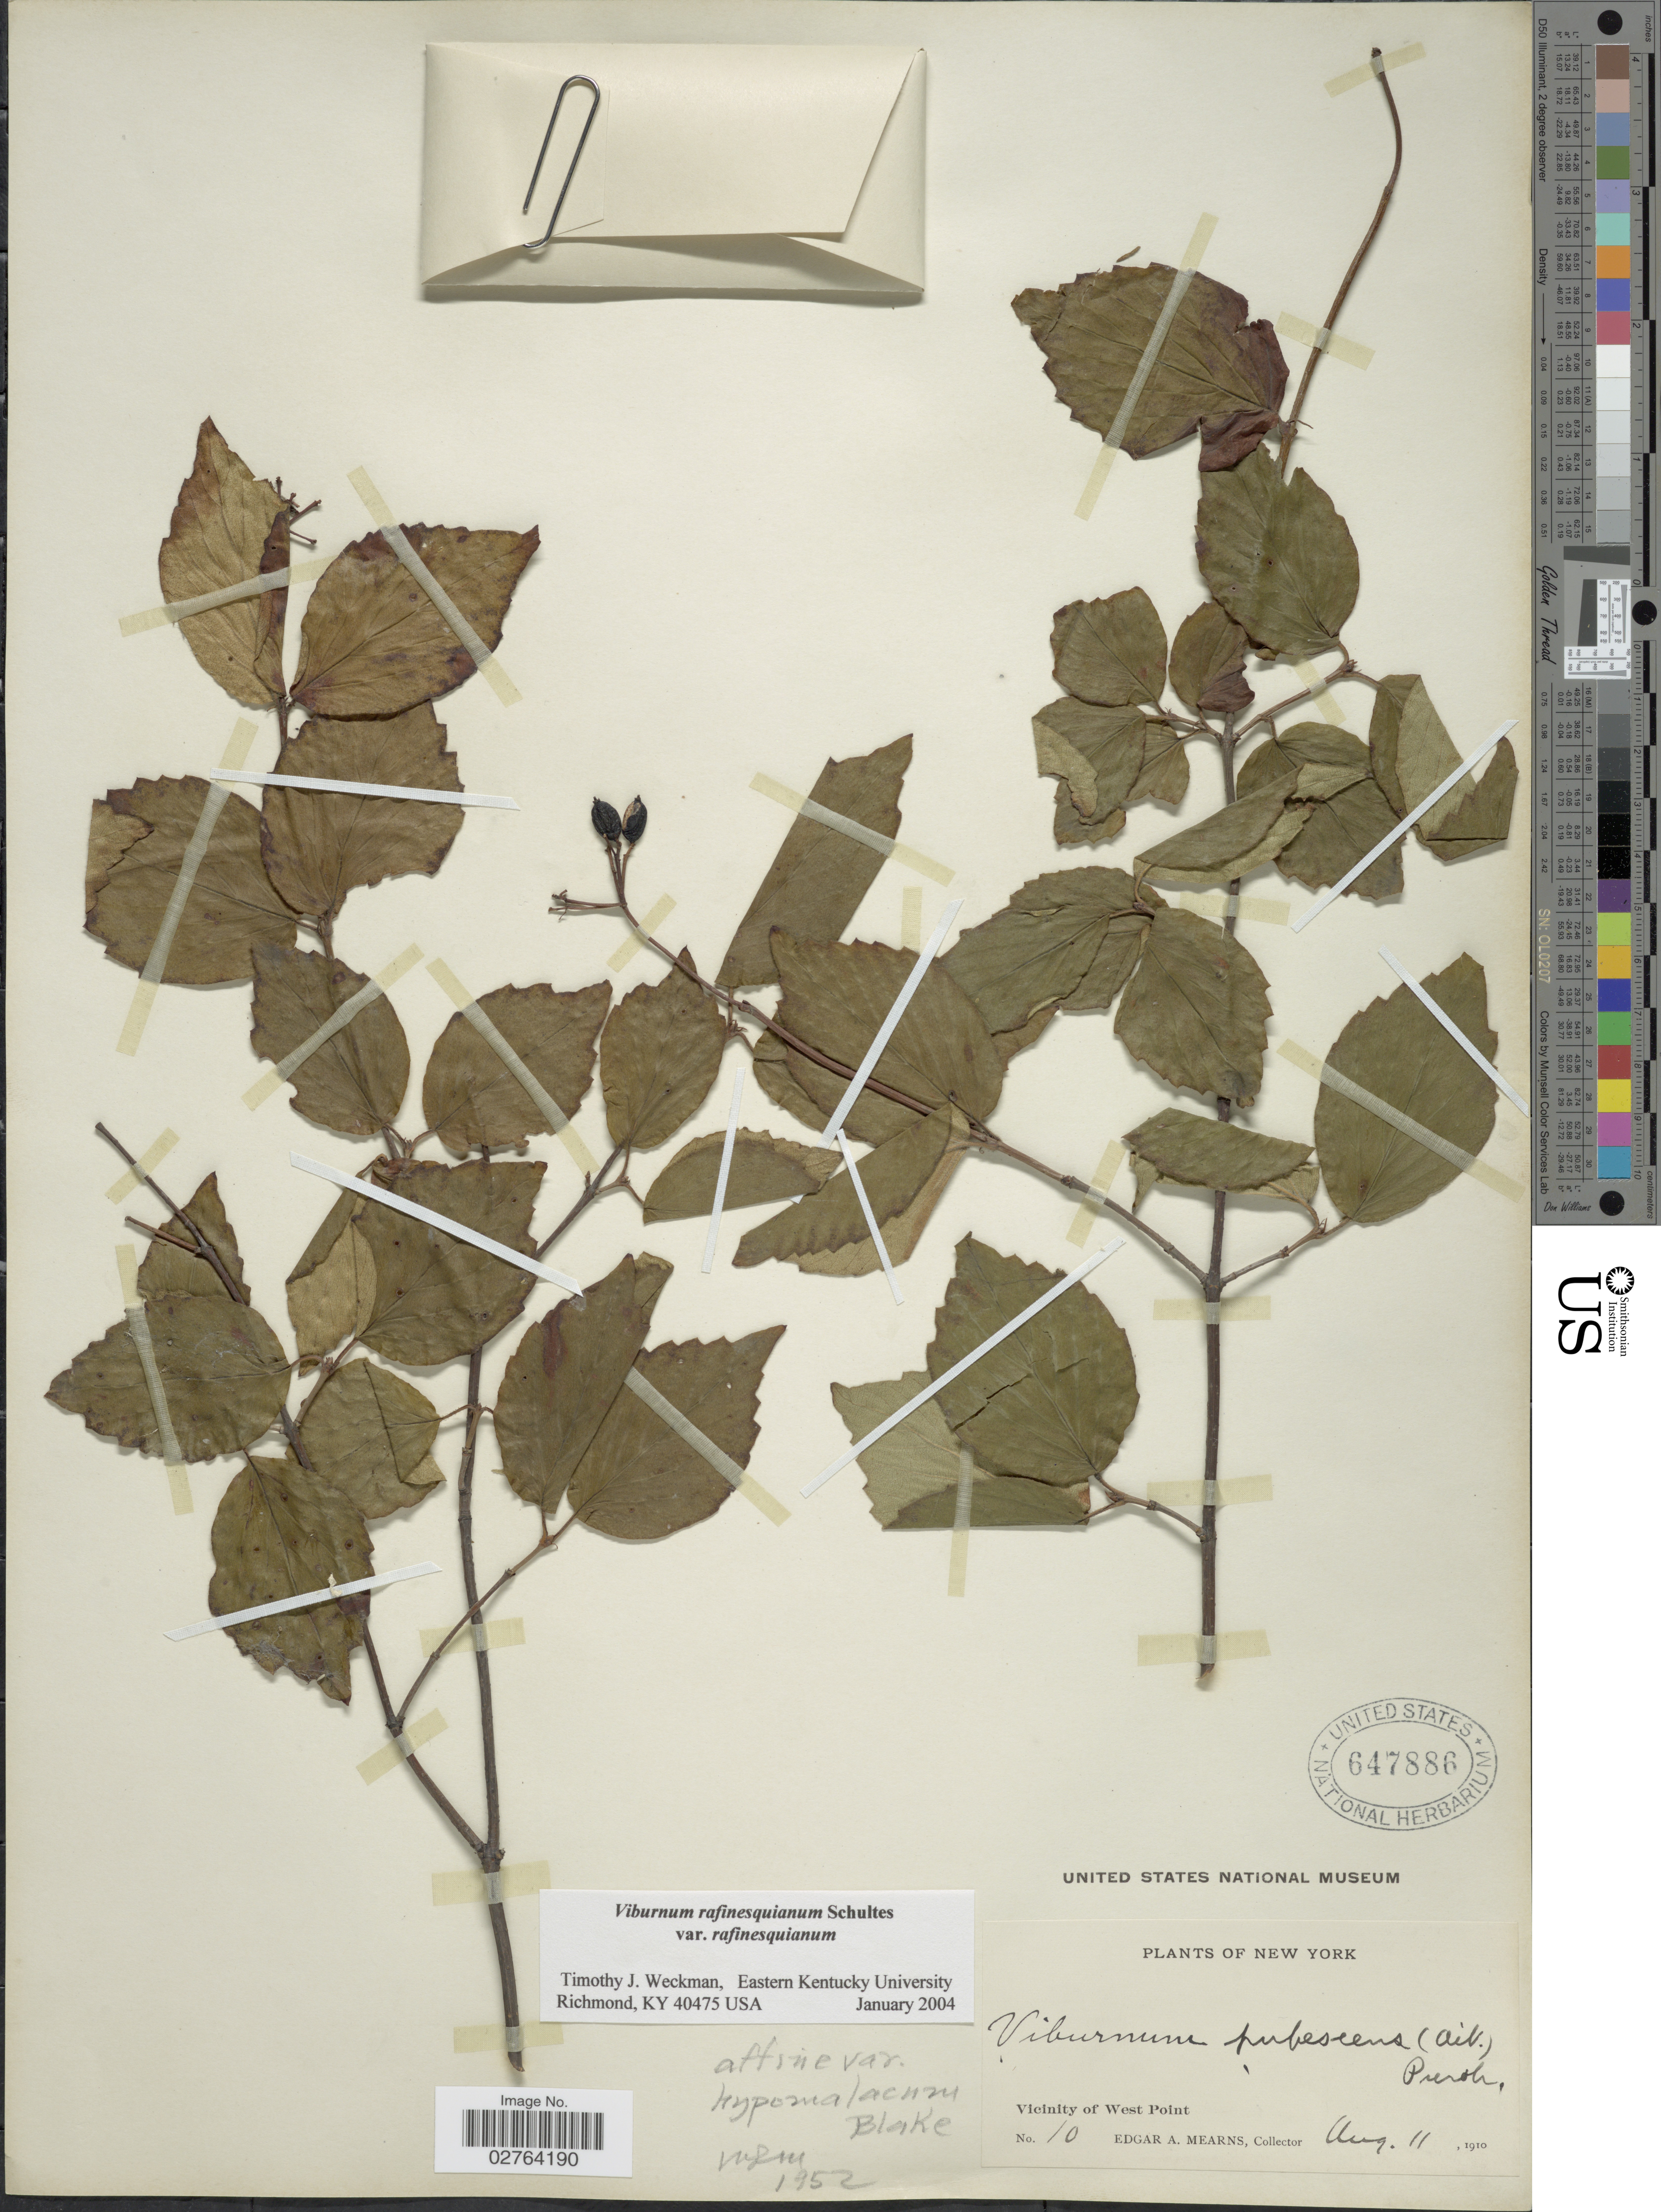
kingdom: Plantae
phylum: Tracheophyta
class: Magnoliopsida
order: Dipsacales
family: Viburnaceae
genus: Viburnum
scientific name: Viburnum rafinesqueanum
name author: Schult.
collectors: E. A. Mearns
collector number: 10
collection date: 1910-08-11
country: United States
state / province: New York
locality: Vicinity of West Point.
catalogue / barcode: US 647886